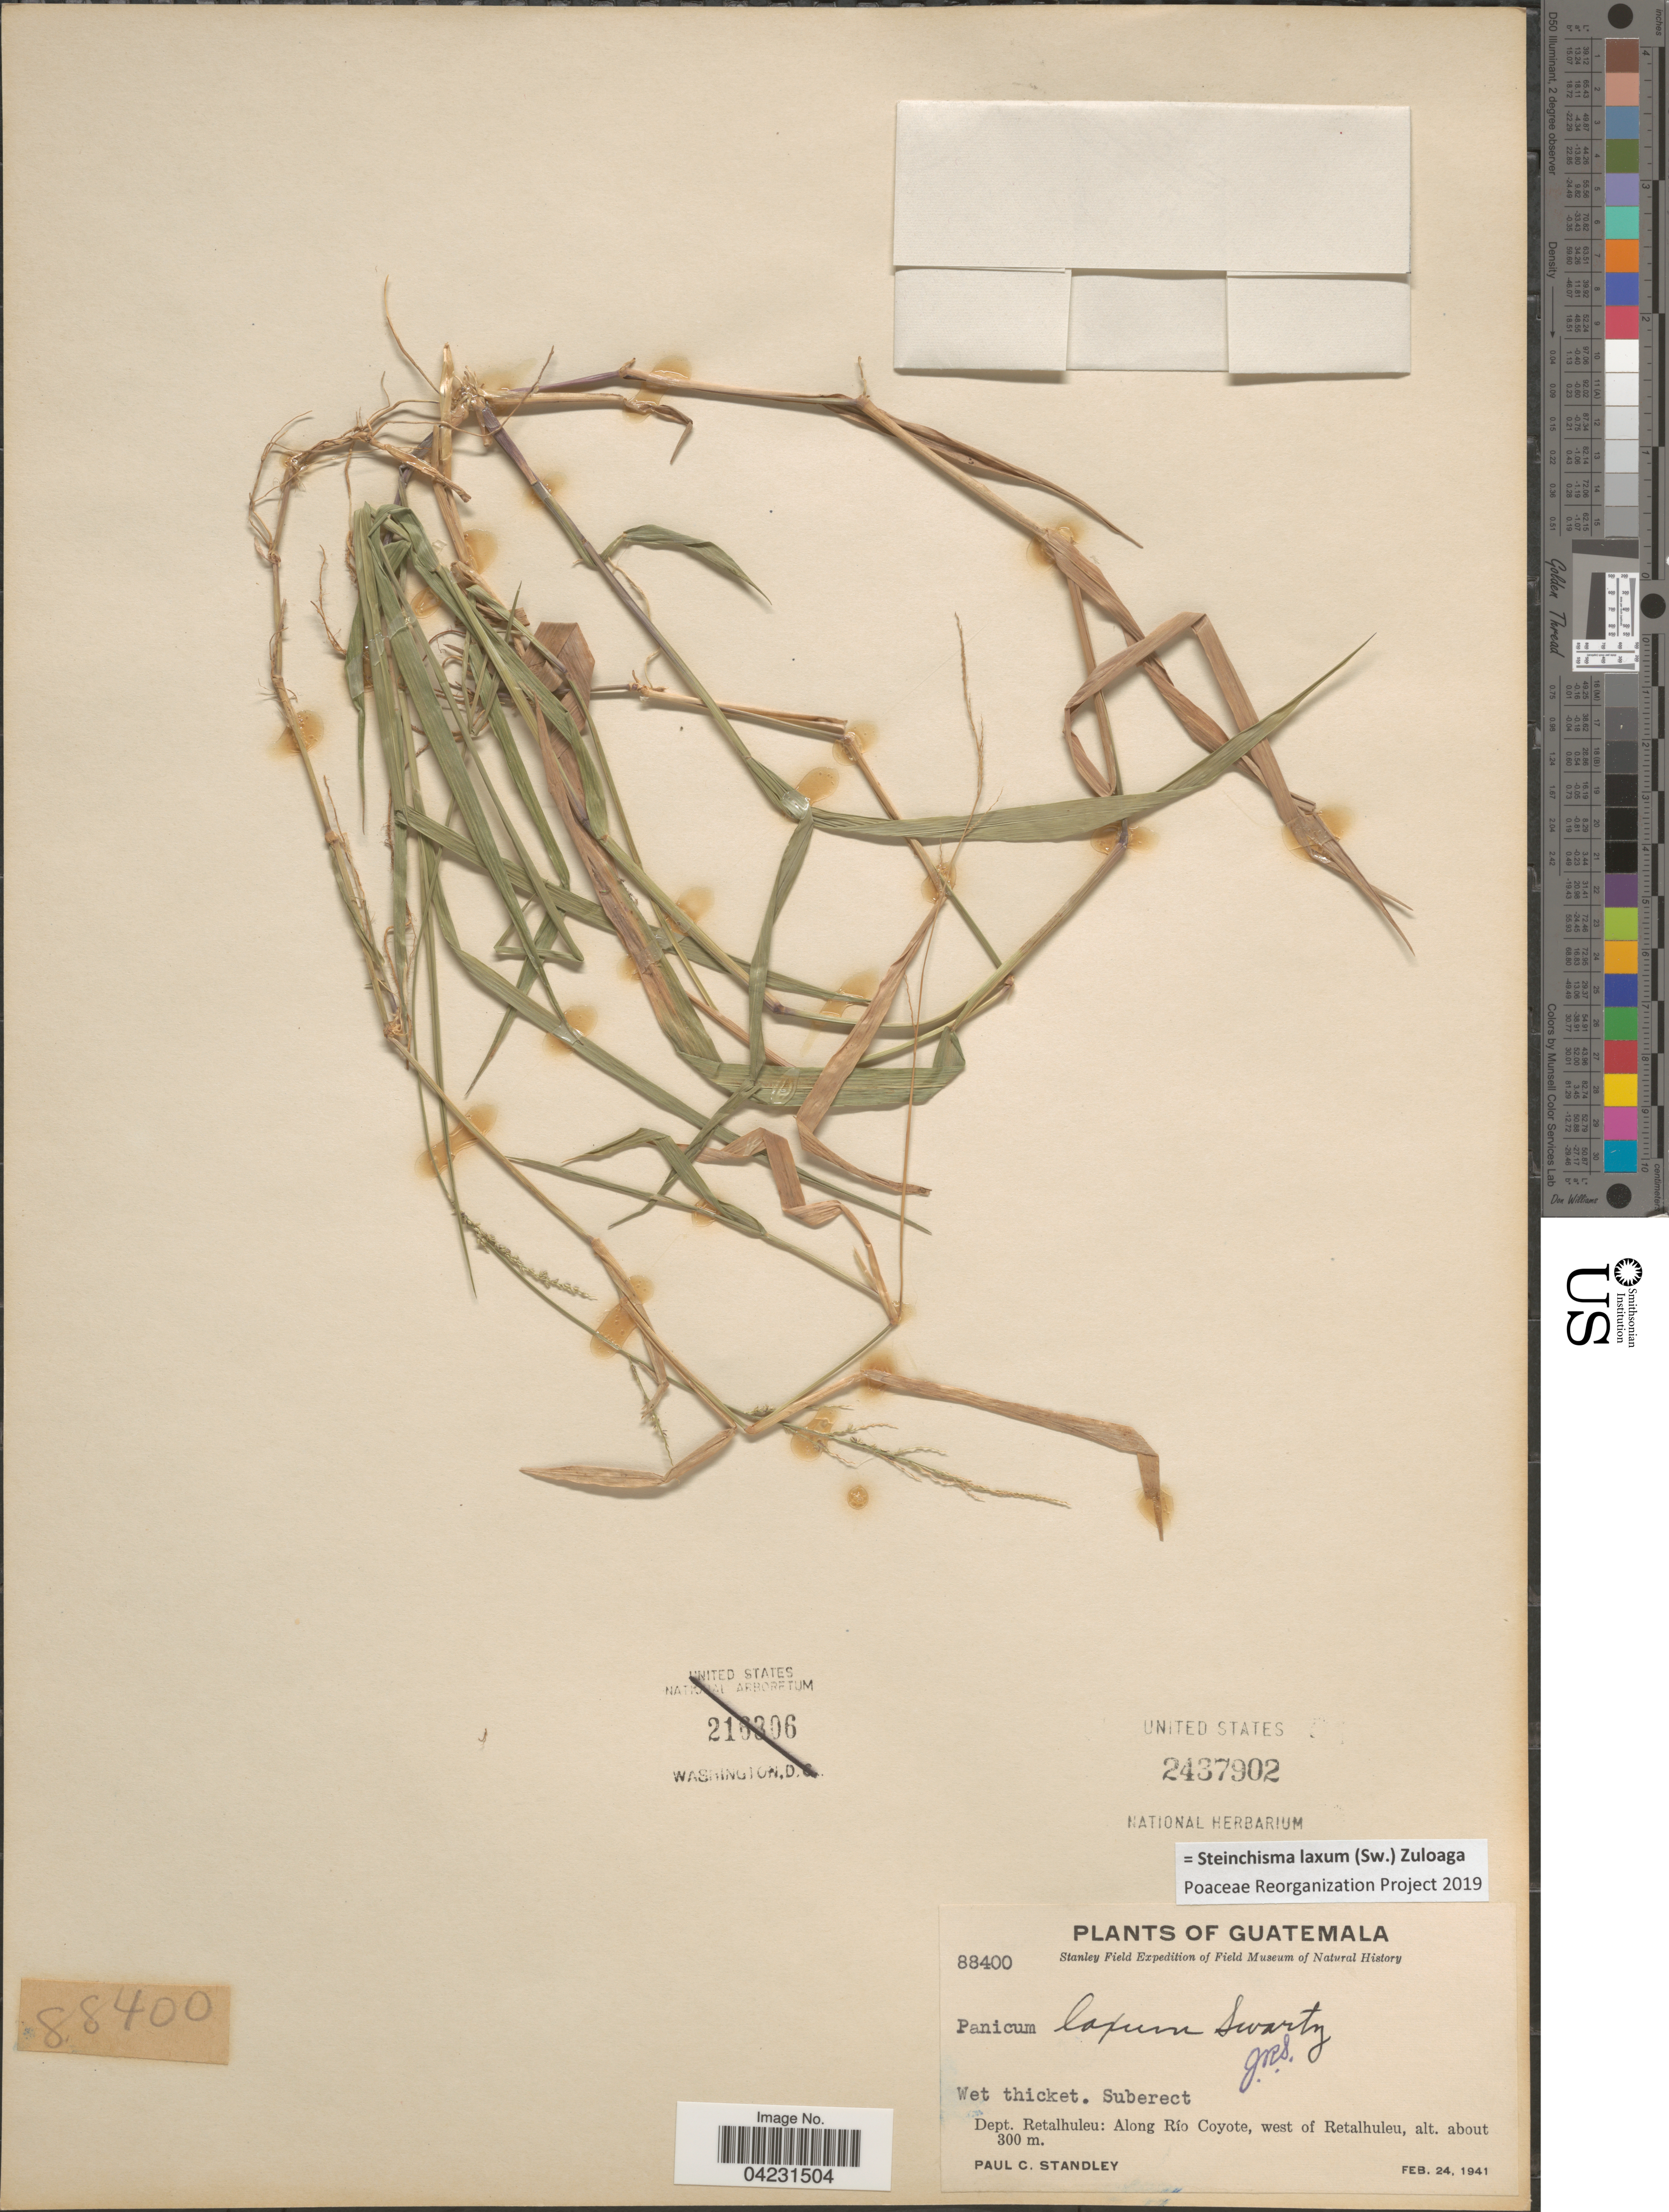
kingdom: Plantae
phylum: Tracheophyta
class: Liliopsida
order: Poales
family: Poaceae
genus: Steinchisma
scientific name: Steinchisma laxum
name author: (Sw.) Zuloaga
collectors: P. C. Standley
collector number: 88400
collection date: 1941-02-24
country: Guatemala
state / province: Retalhuleu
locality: Stanley Field Expedition. Dept. Retalhuleu: Along Río Coyote, west of Retalhuleu.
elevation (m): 300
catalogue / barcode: US 2437902